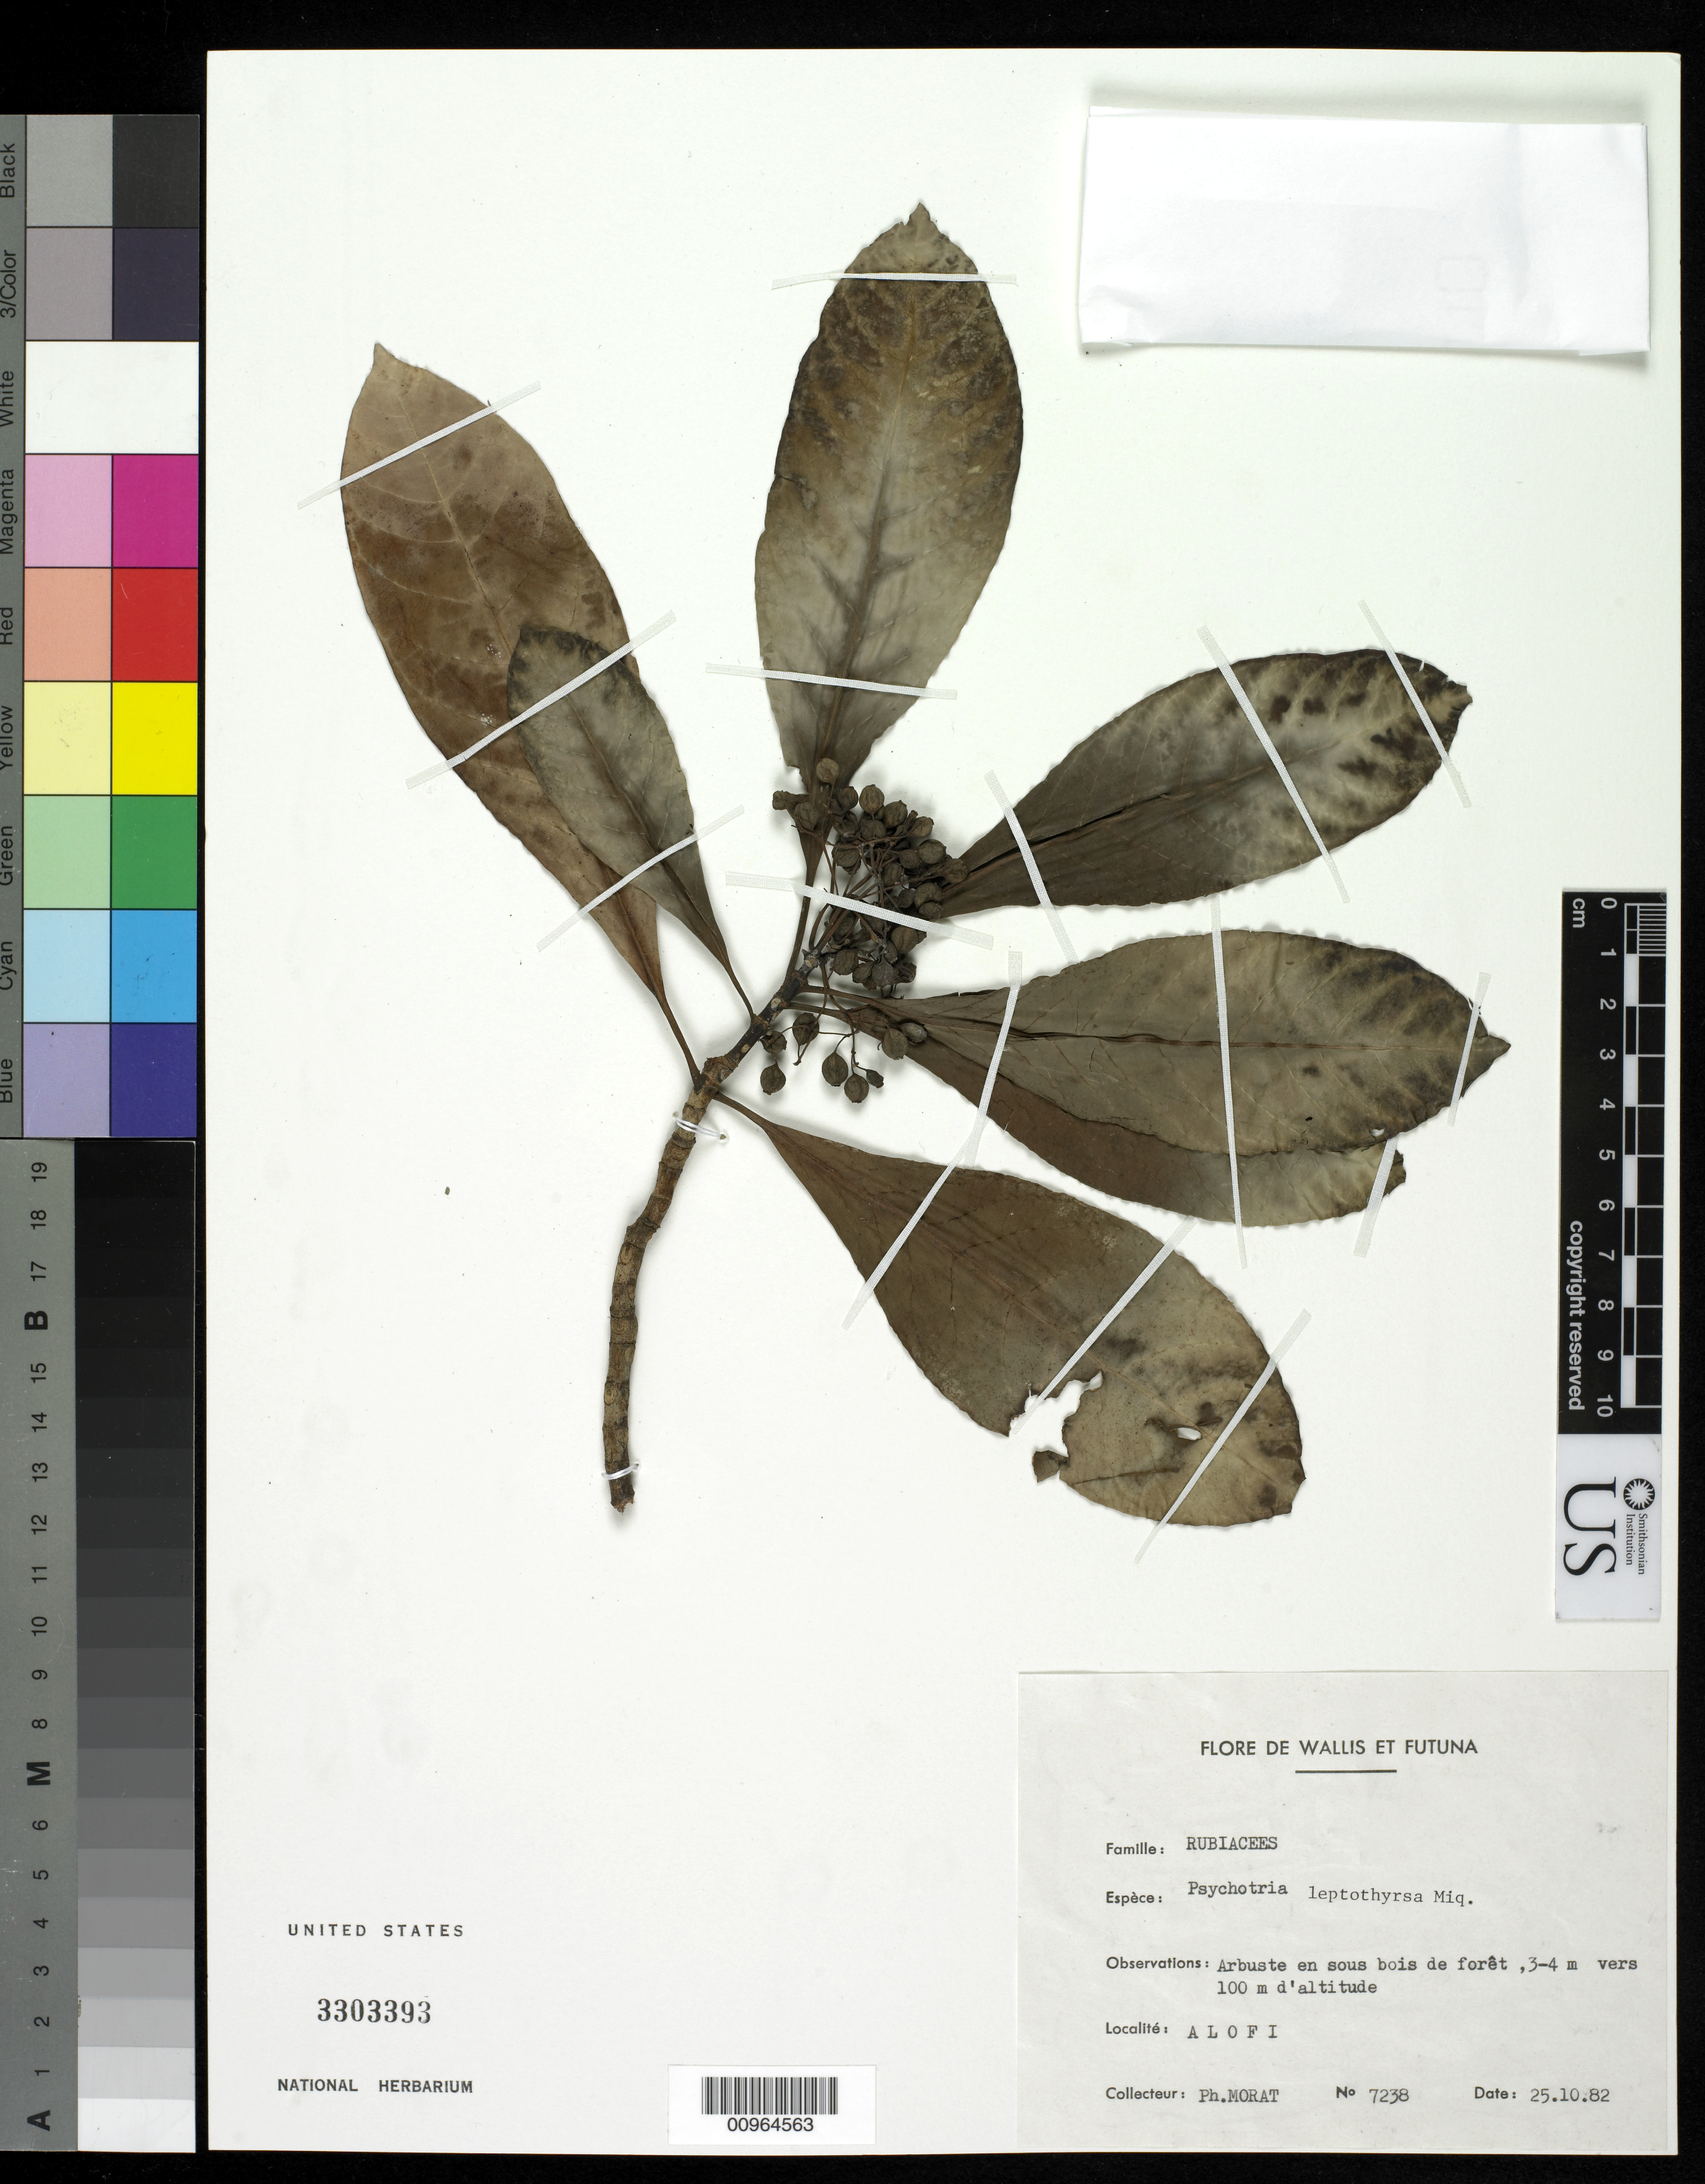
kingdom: Plantae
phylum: Tracheophyta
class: Magnoliopsida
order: Gentianales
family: Rubiaceae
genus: Psychotria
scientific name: Psychotria leptothyrsa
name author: Miq.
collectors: P. Morat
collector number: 7238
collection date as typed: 25 Oct 1982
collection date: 1982-10-25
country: Wallis and Futuna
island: Alofi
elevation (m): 100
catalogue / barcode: US 3303393